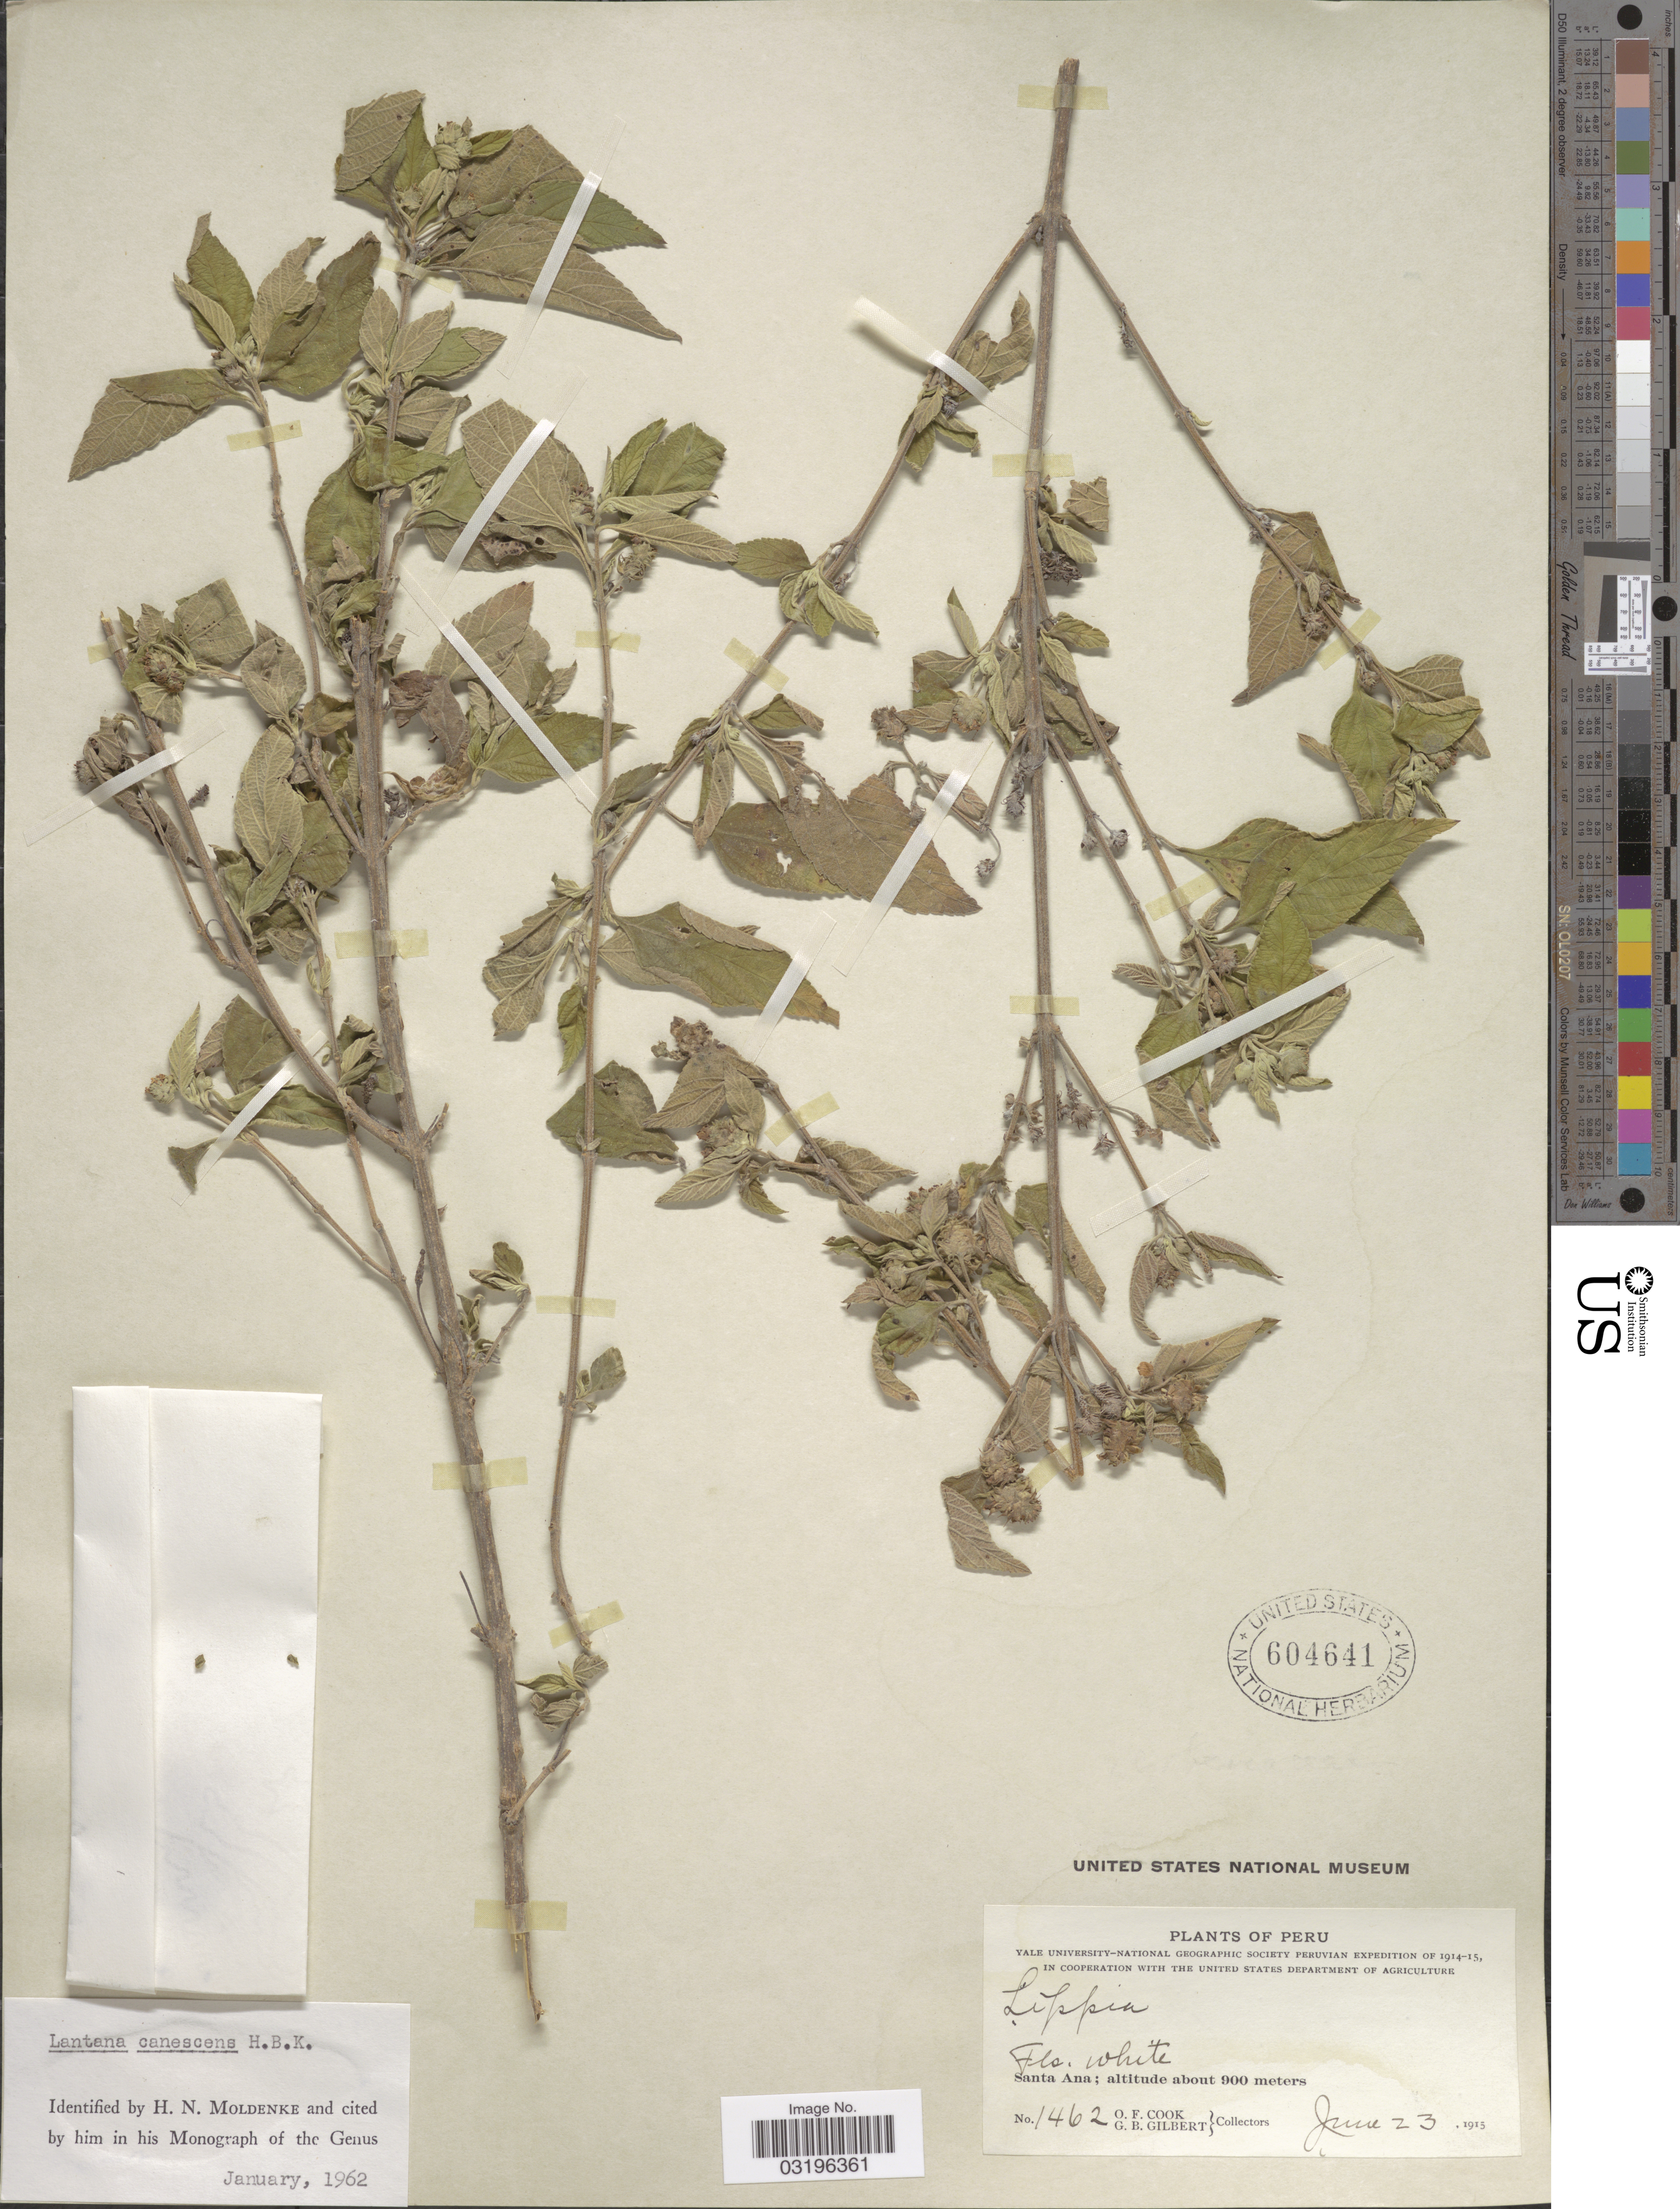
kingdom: Plantae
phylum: Tracheophyta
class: Magnoliopsida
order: Lamiales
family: Verbenaceae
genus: Lantana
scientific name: Lantana canescens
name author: Kunth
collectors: O. F. Cook & G. B. Gilbert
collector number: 1462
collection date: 1915-06-23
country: Peru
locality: Santa Ana.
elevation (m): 900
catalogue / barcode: US 604641